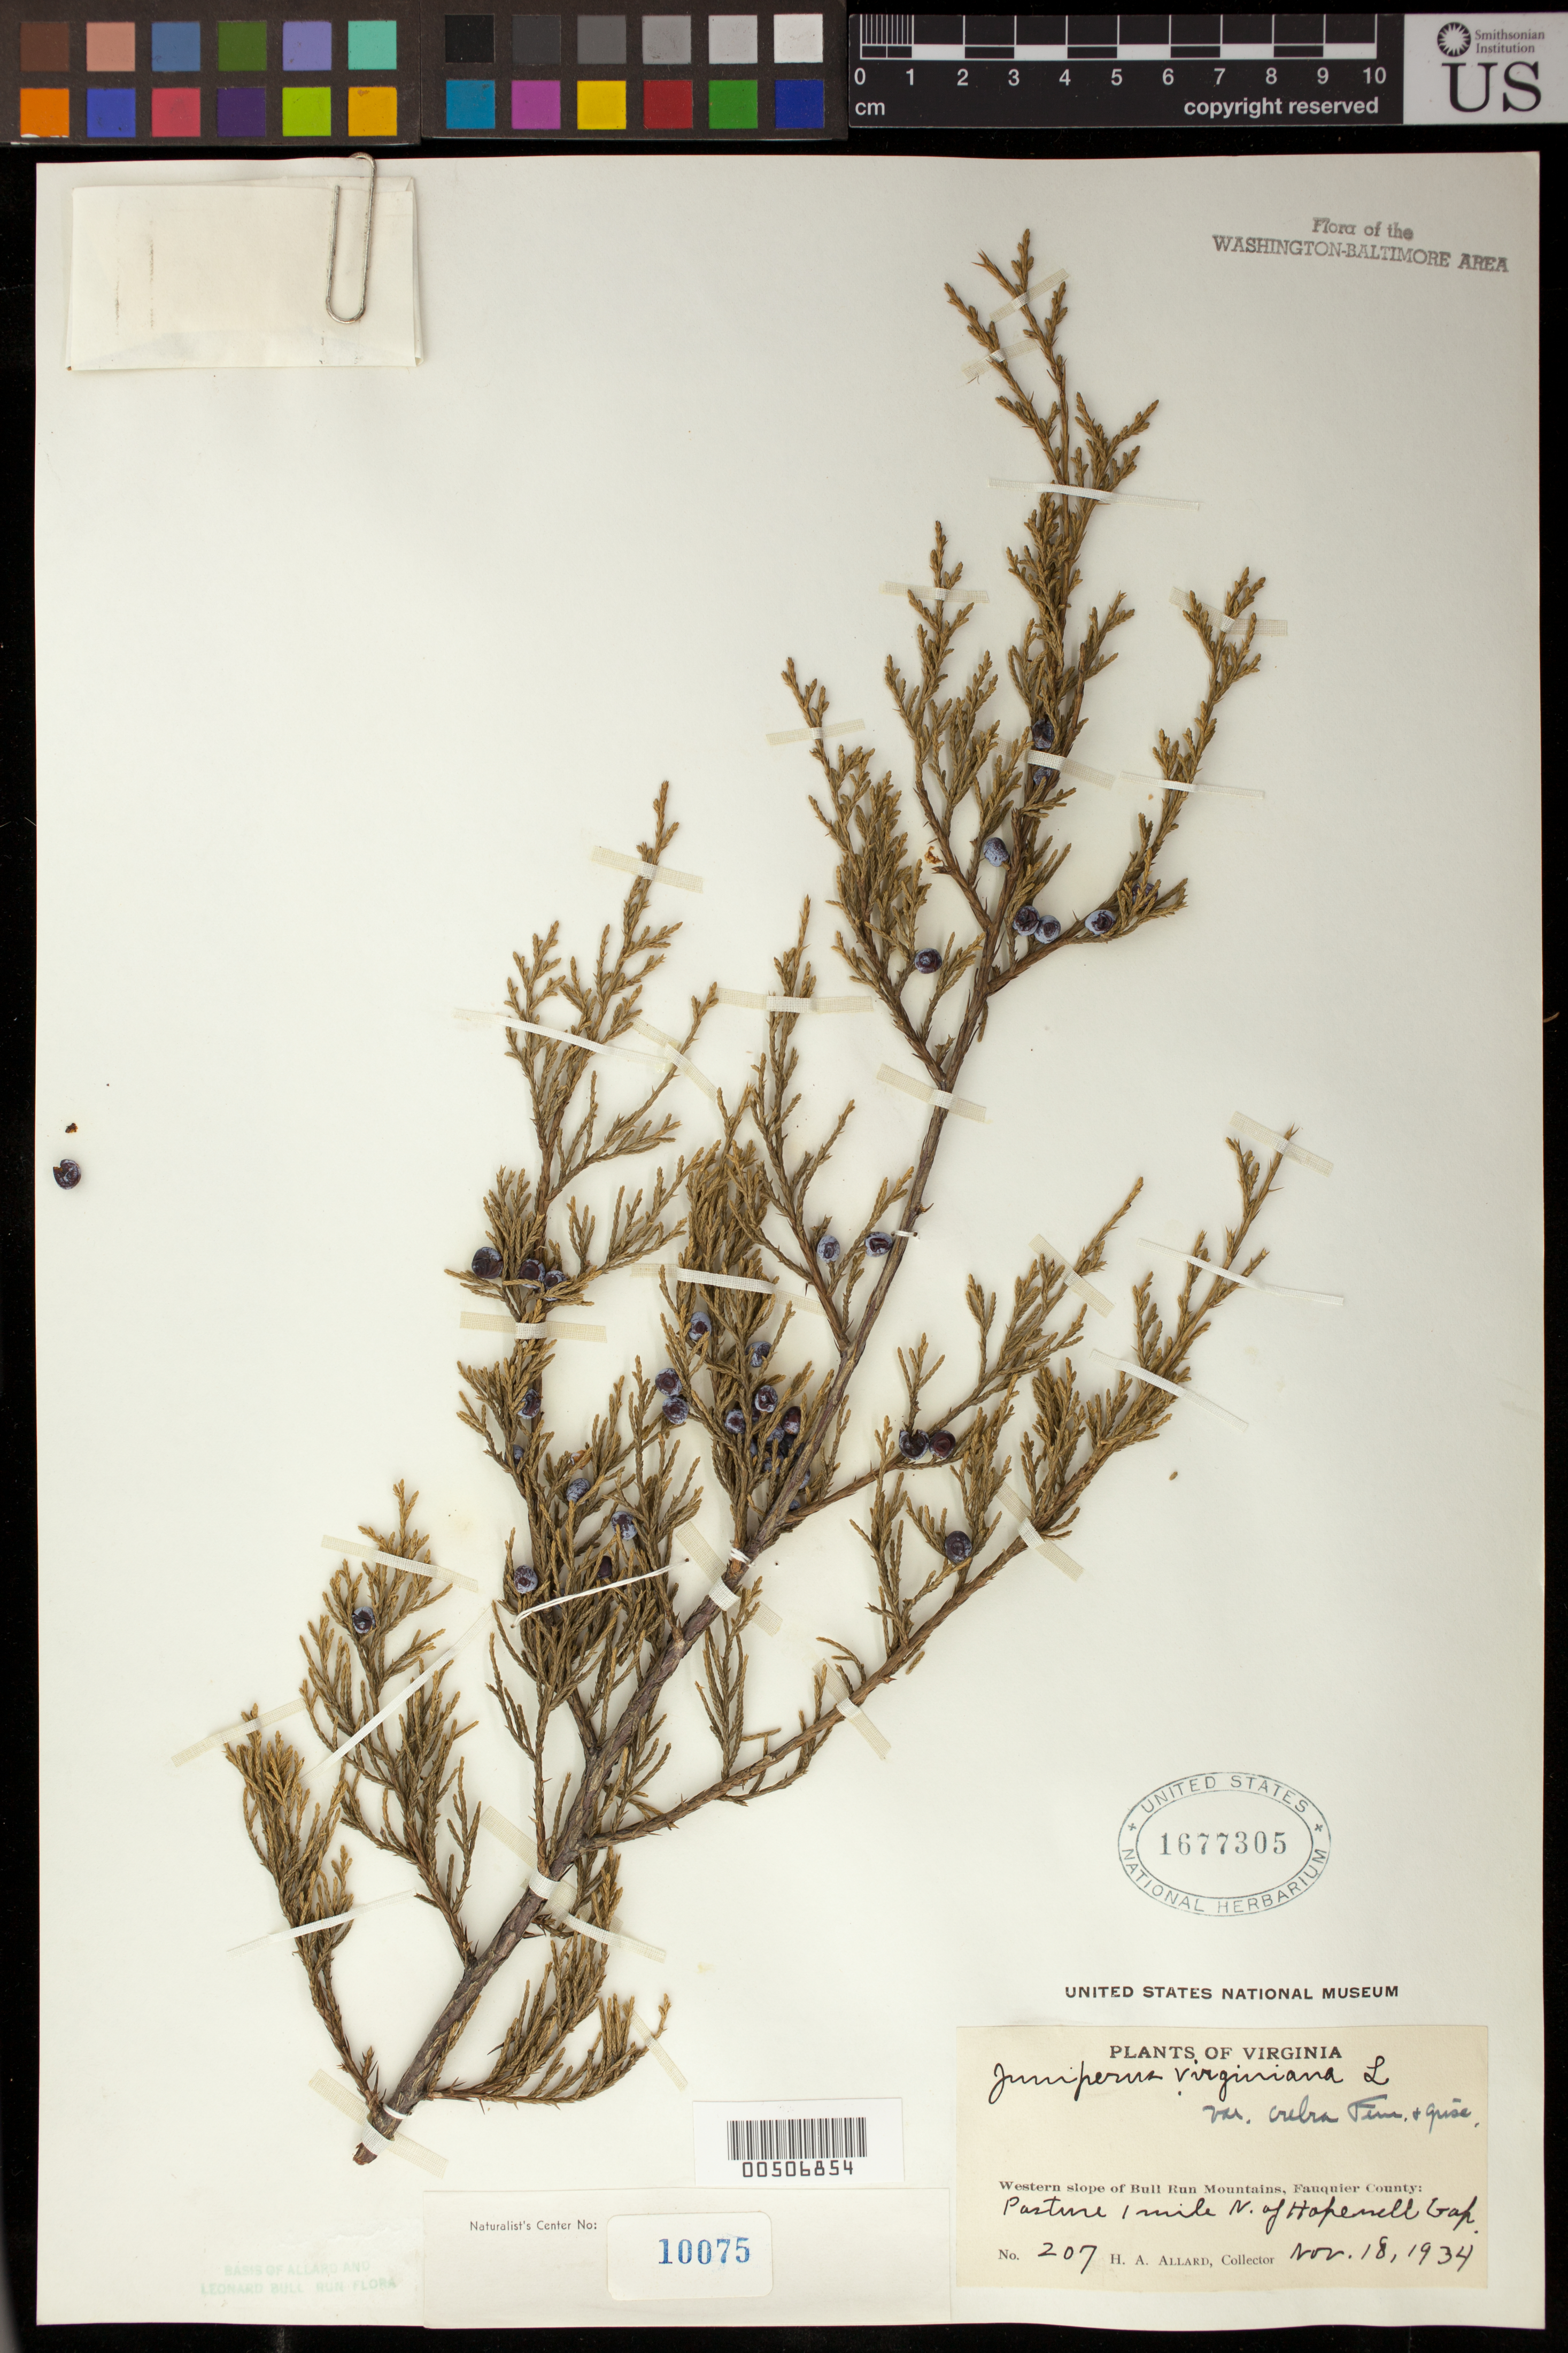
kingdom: Plantae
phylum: Tracheophyta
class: Pinopsida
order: Pinales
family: Cupressaceae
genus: Juniperus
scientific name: Juniperus virginiana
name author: L.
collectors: H. A. Allard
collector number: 207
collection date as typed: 18 Nov 1934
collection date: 1934-11-18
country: United States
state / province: Virginia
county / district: Fauquier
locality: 1 Mi N of Hopewell Gap, W slope of Bull Run Mtns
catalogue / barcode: US 1677305